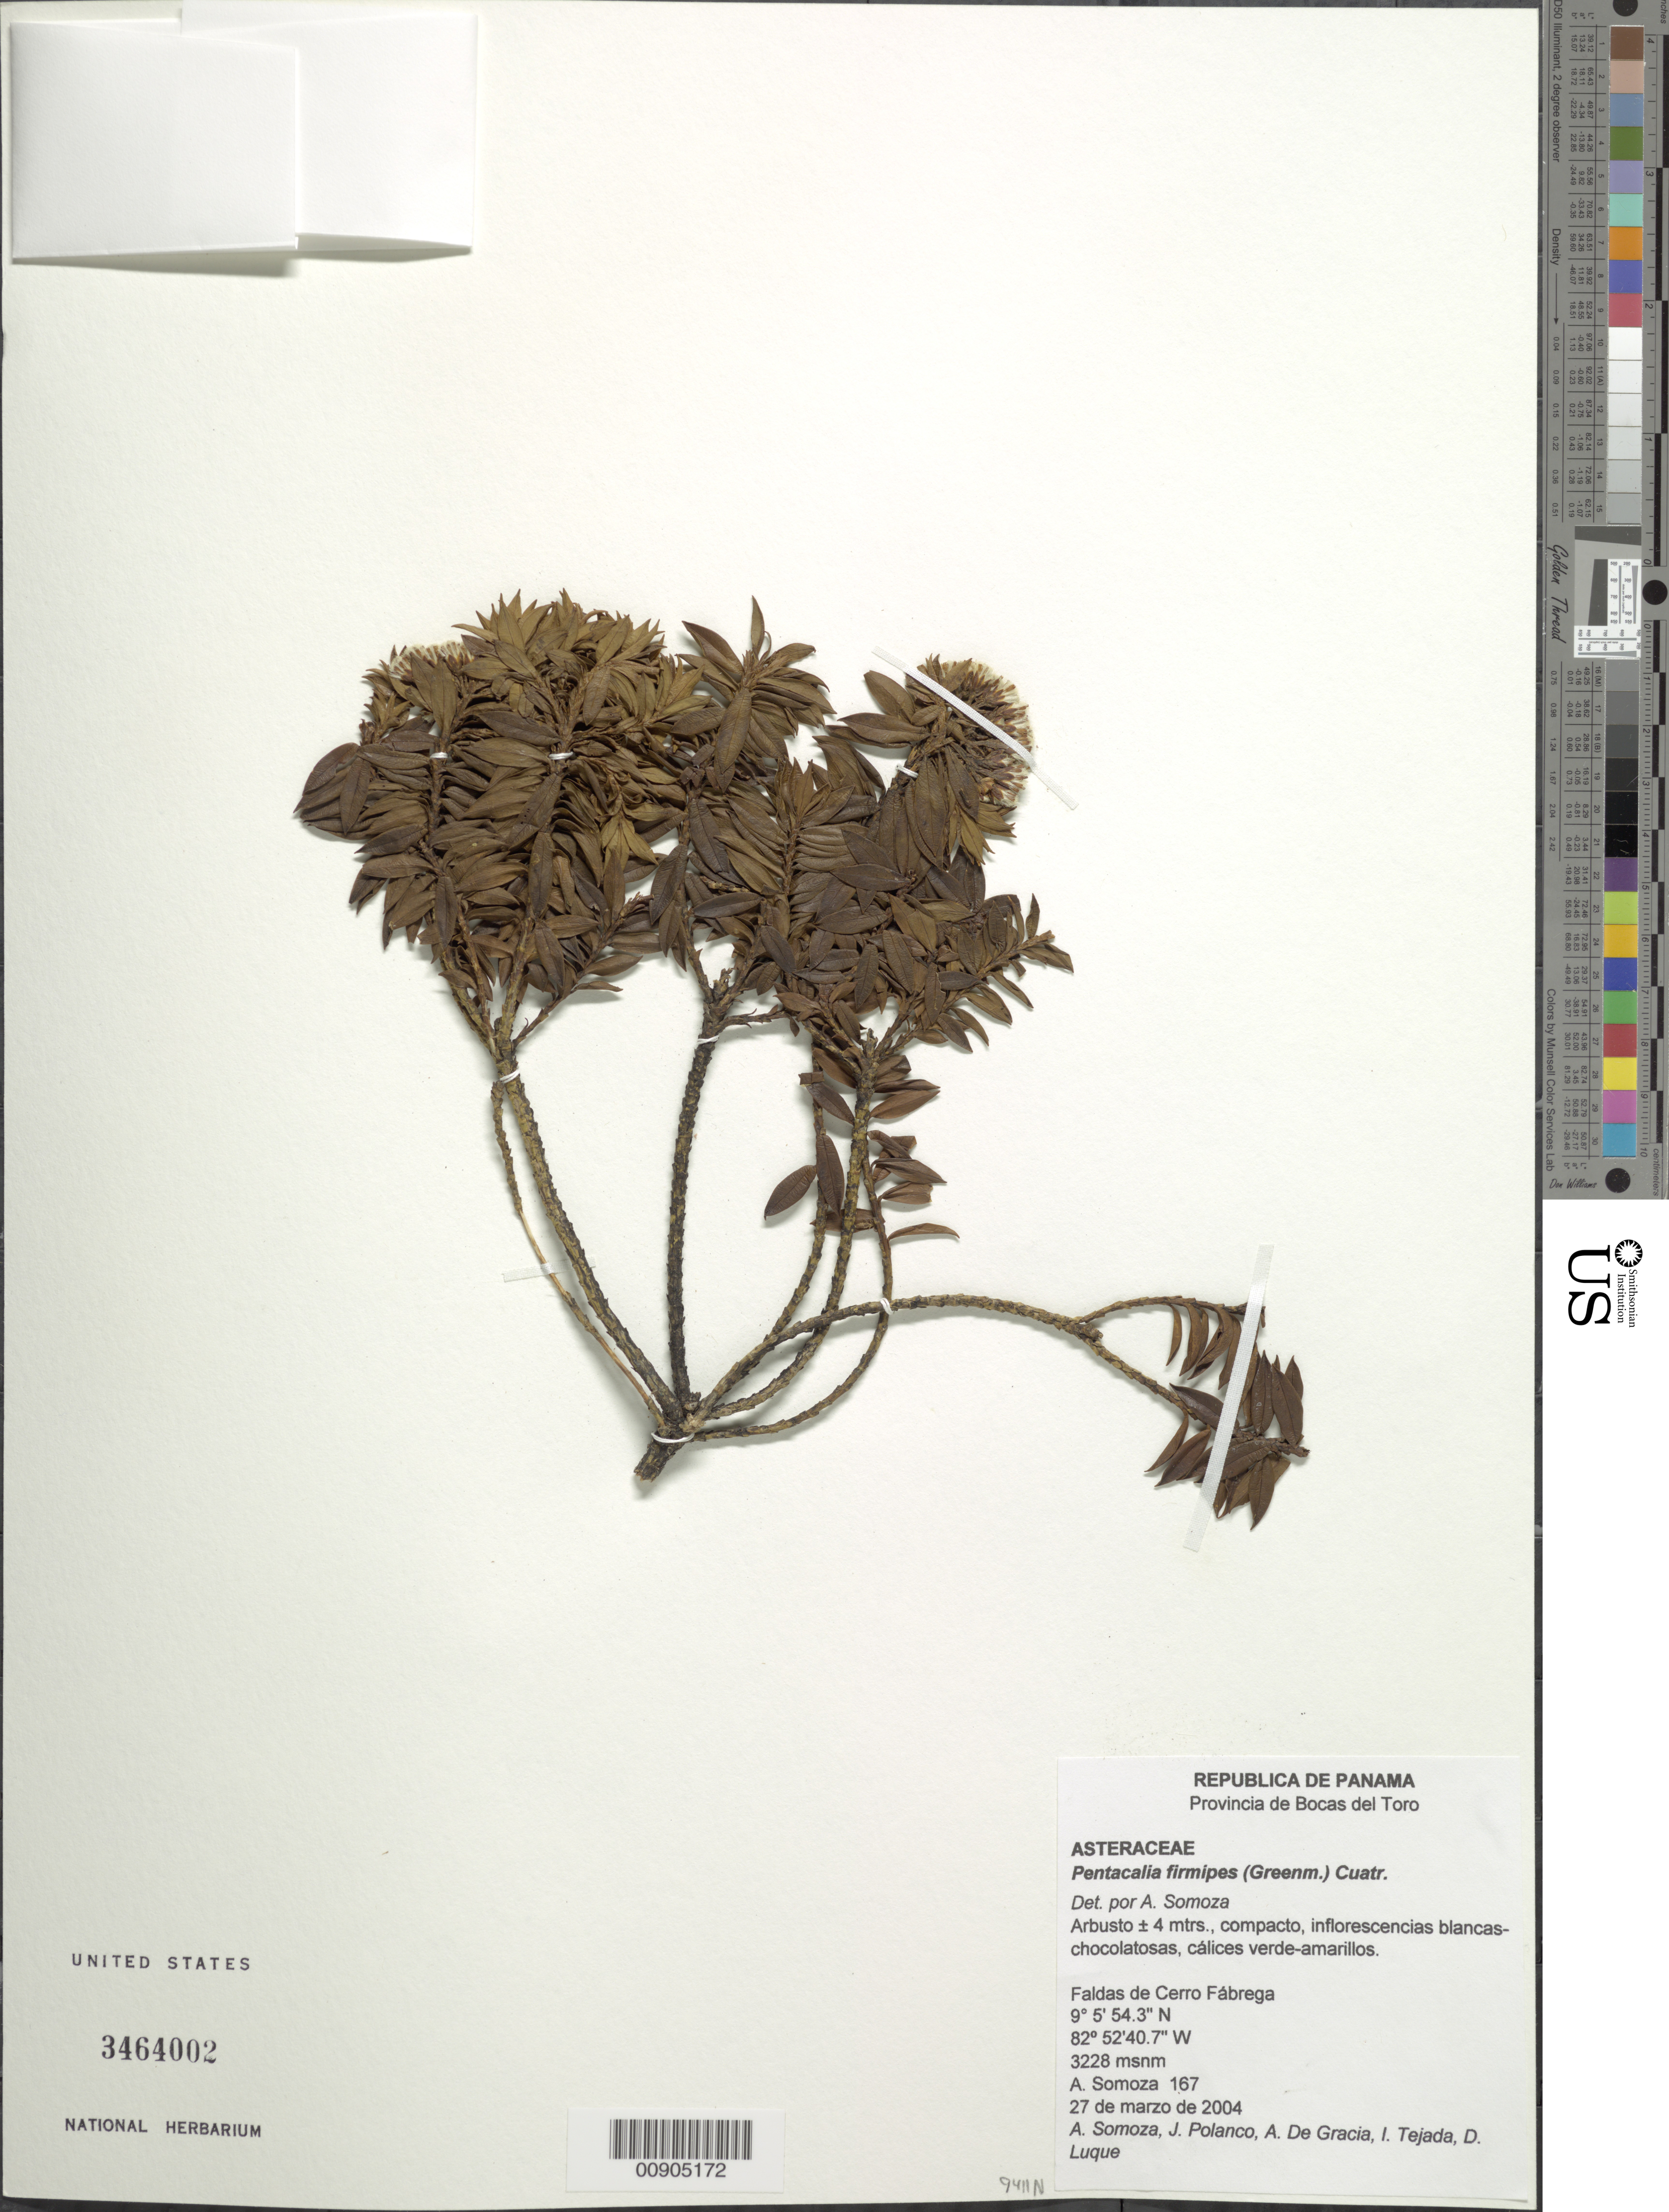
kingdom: Plantae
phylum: Tracheophyta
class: Magnoliopsida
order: Asterales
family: Asteraceae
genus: Pentacalia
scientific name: Pentacalia firmipes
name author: (Greenm.) Cuatrec.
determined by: Somoza, A.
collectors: A. Samoza, J. Polanco, A. de Gracia, I. Tejada & D. Luque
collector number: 167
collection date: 2004-03-27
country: Panama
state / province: Bocas del Toro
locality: Prov. Bocas del Toro, Cerro Fábrega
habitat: Faldas de cerro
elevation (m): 3228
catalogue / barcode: US 3464002